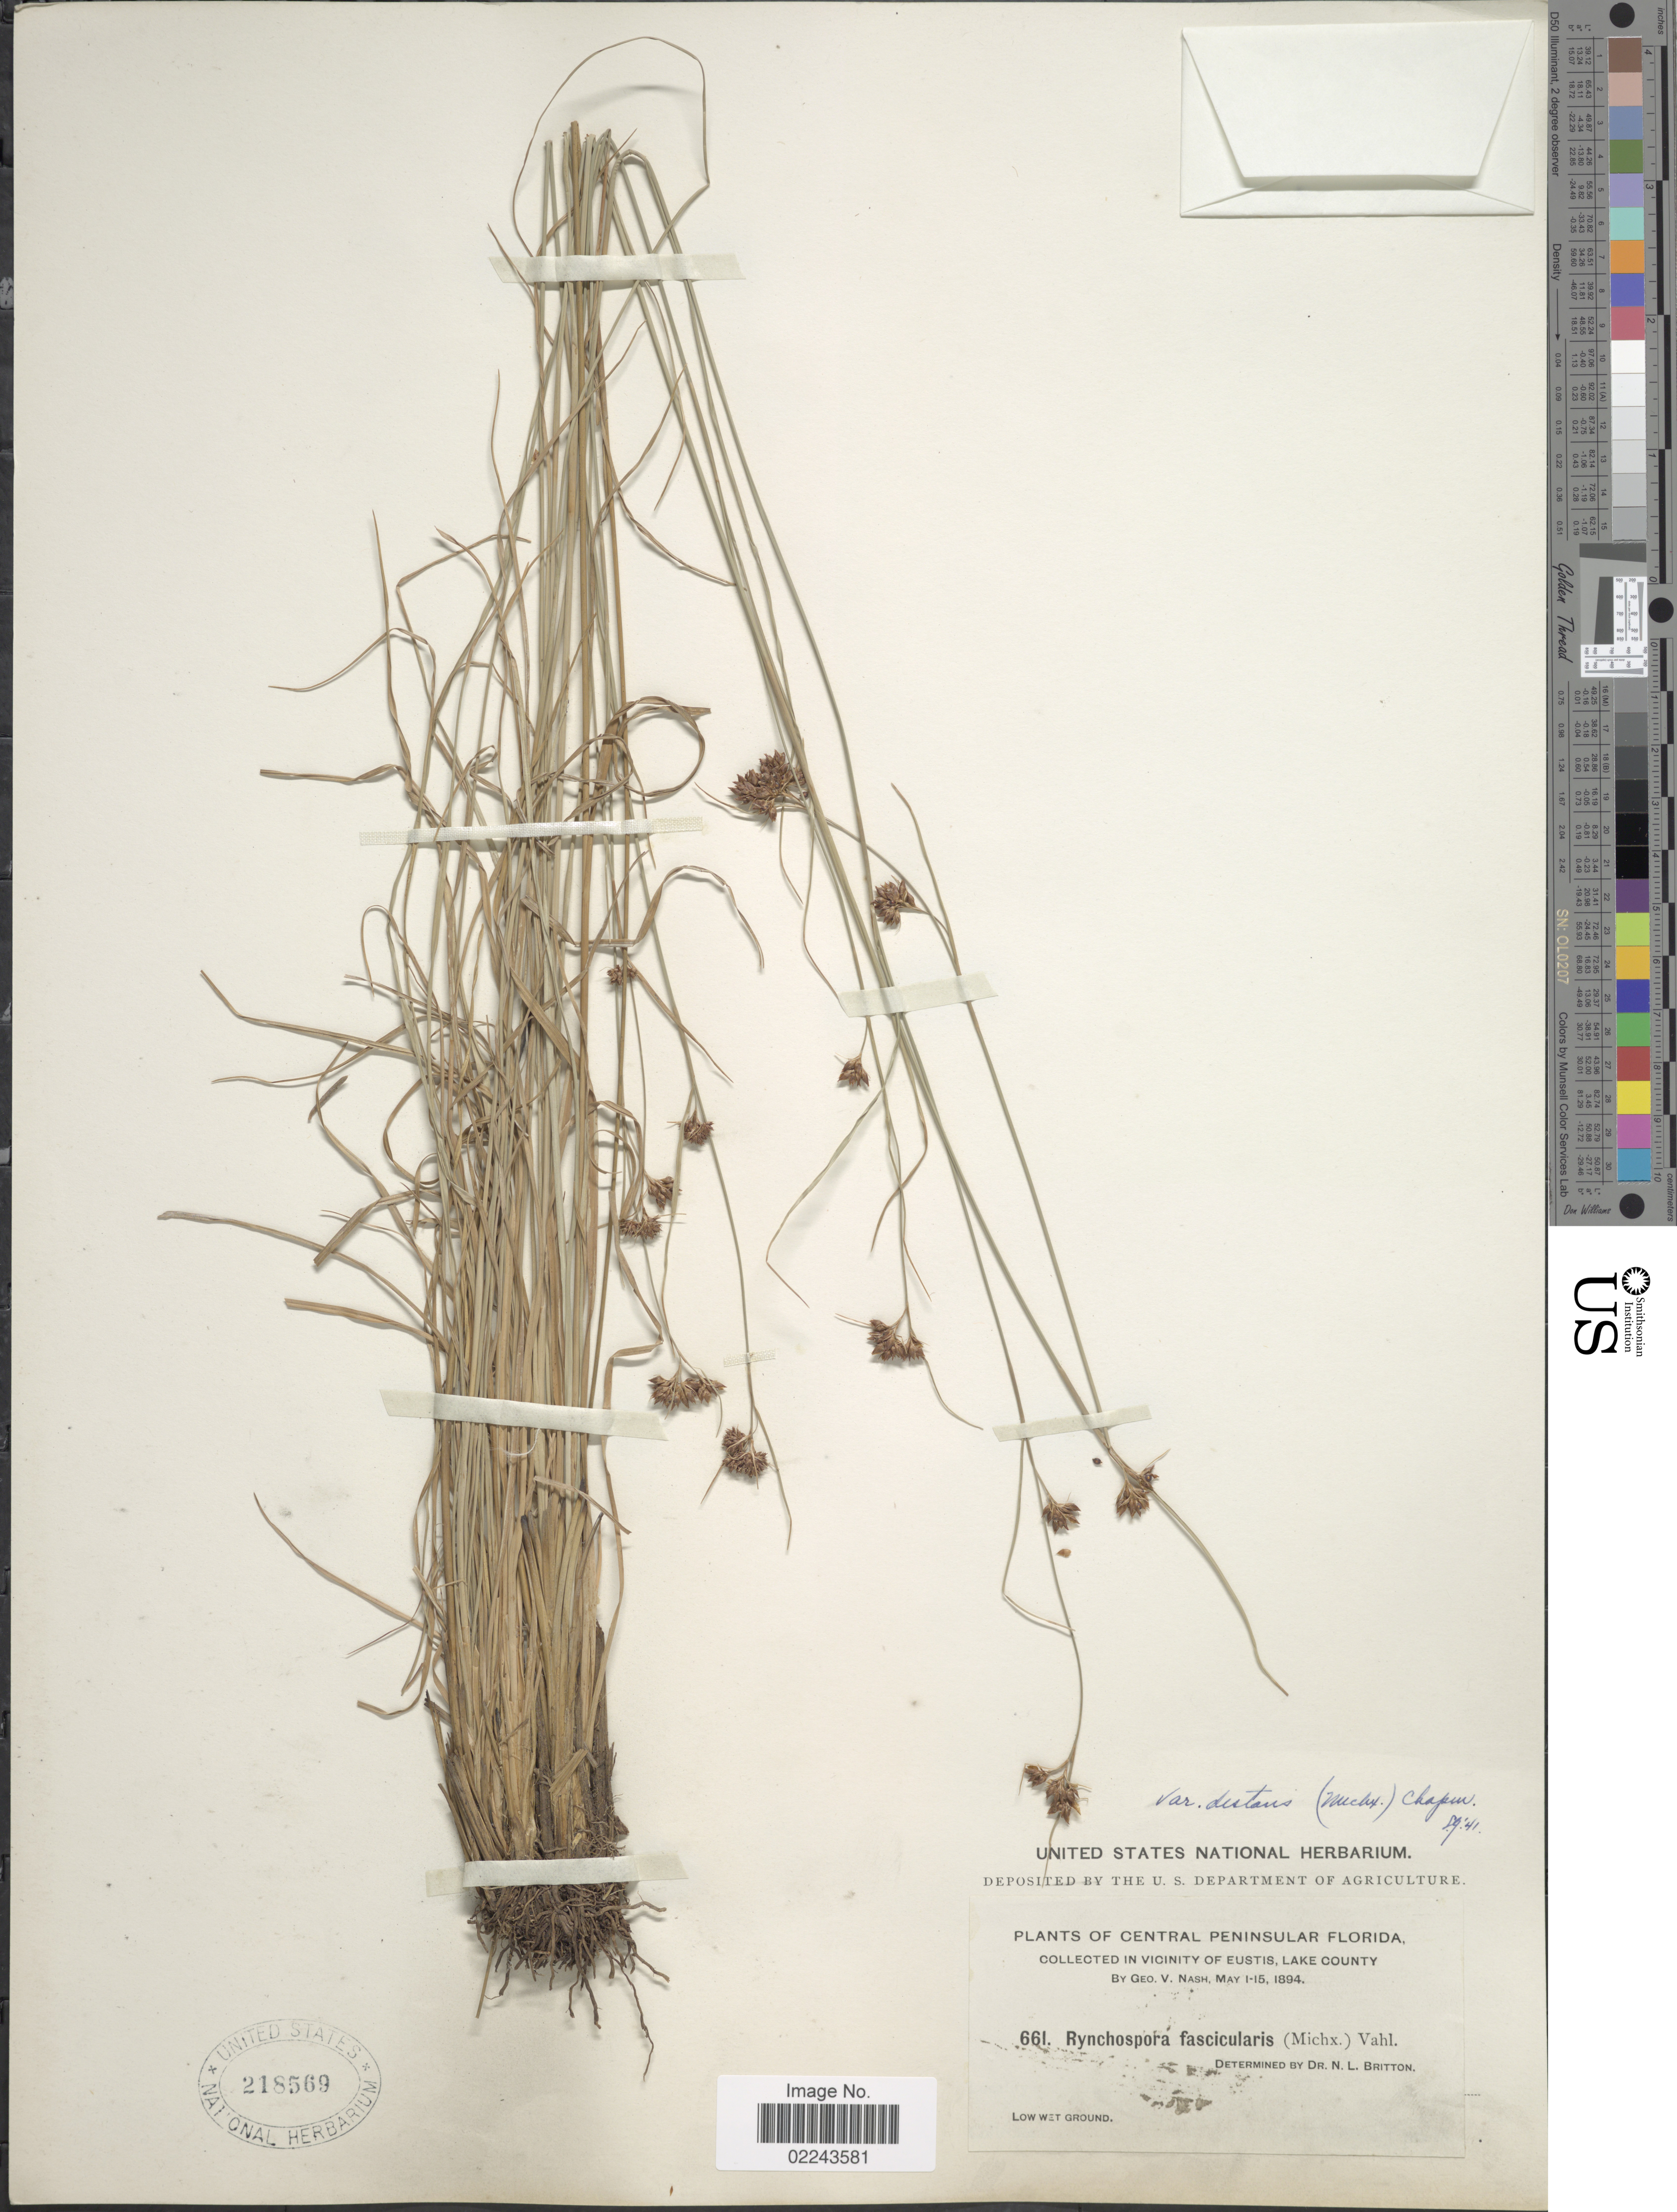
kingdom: Plantae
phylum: Tracheophyta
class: Liliopsida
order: Poales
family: Cyperaceae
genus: Rhynchospora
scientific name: Rhynchospora distans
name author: (Michx.) Vahl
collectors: G. V. Nash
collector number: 661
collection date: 1894-05-01/1894-05-15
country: United States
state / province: Florida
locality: Central Peninsular Florida, Vicinity of Eustis, Lake County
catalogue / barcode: US 218569